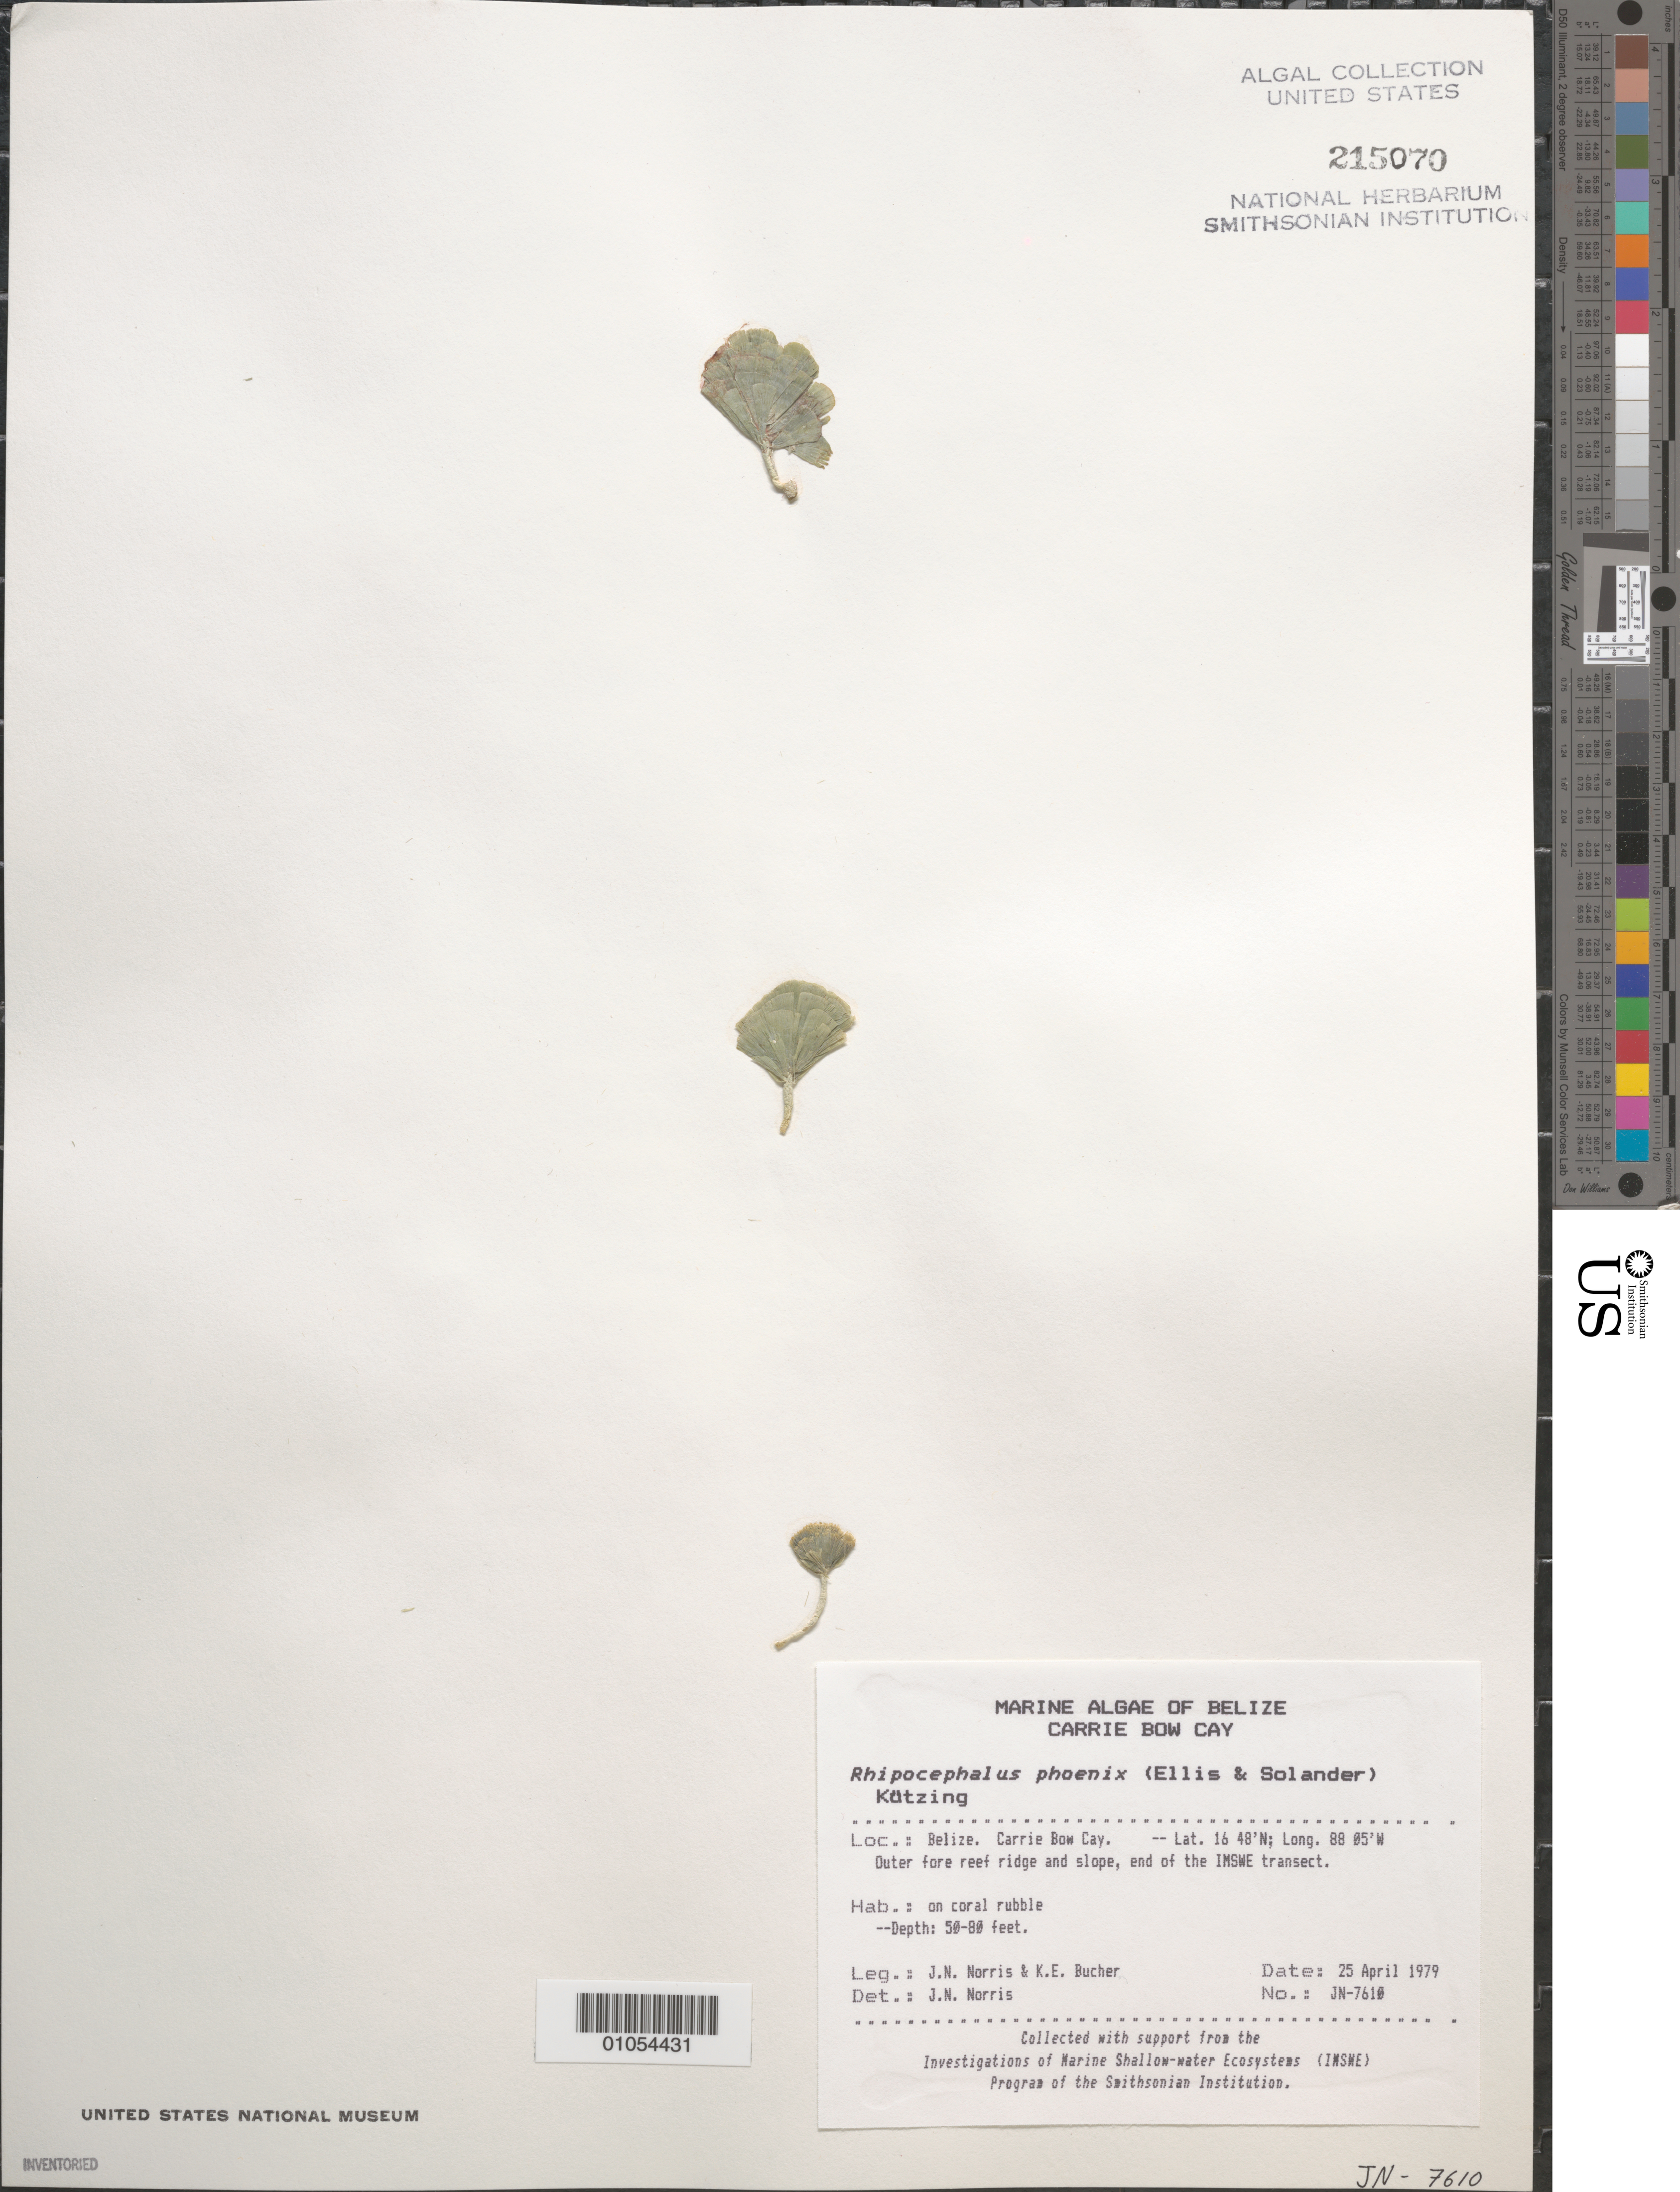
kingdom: Plantae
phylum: Chlorophyta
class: Ulvophyceae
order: Bryopsidales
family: Udoteaceae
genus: Rhipocephalus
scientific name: Rhipocephalus phoenix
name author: (J. Ellis & Sol.) Kütz.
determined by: Norris, James N.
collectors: J. N. Norris & K. E. Bucher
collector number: JN-7610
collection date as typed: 25 Apr 1979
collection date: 1979-04-25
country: Belize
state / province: Stann Creek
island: Carrie Bow Cay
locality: Outer fore reef ridge and slope, end of IMSWE transect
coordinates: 16 48'N, 88 05'W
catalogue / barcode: US 215070